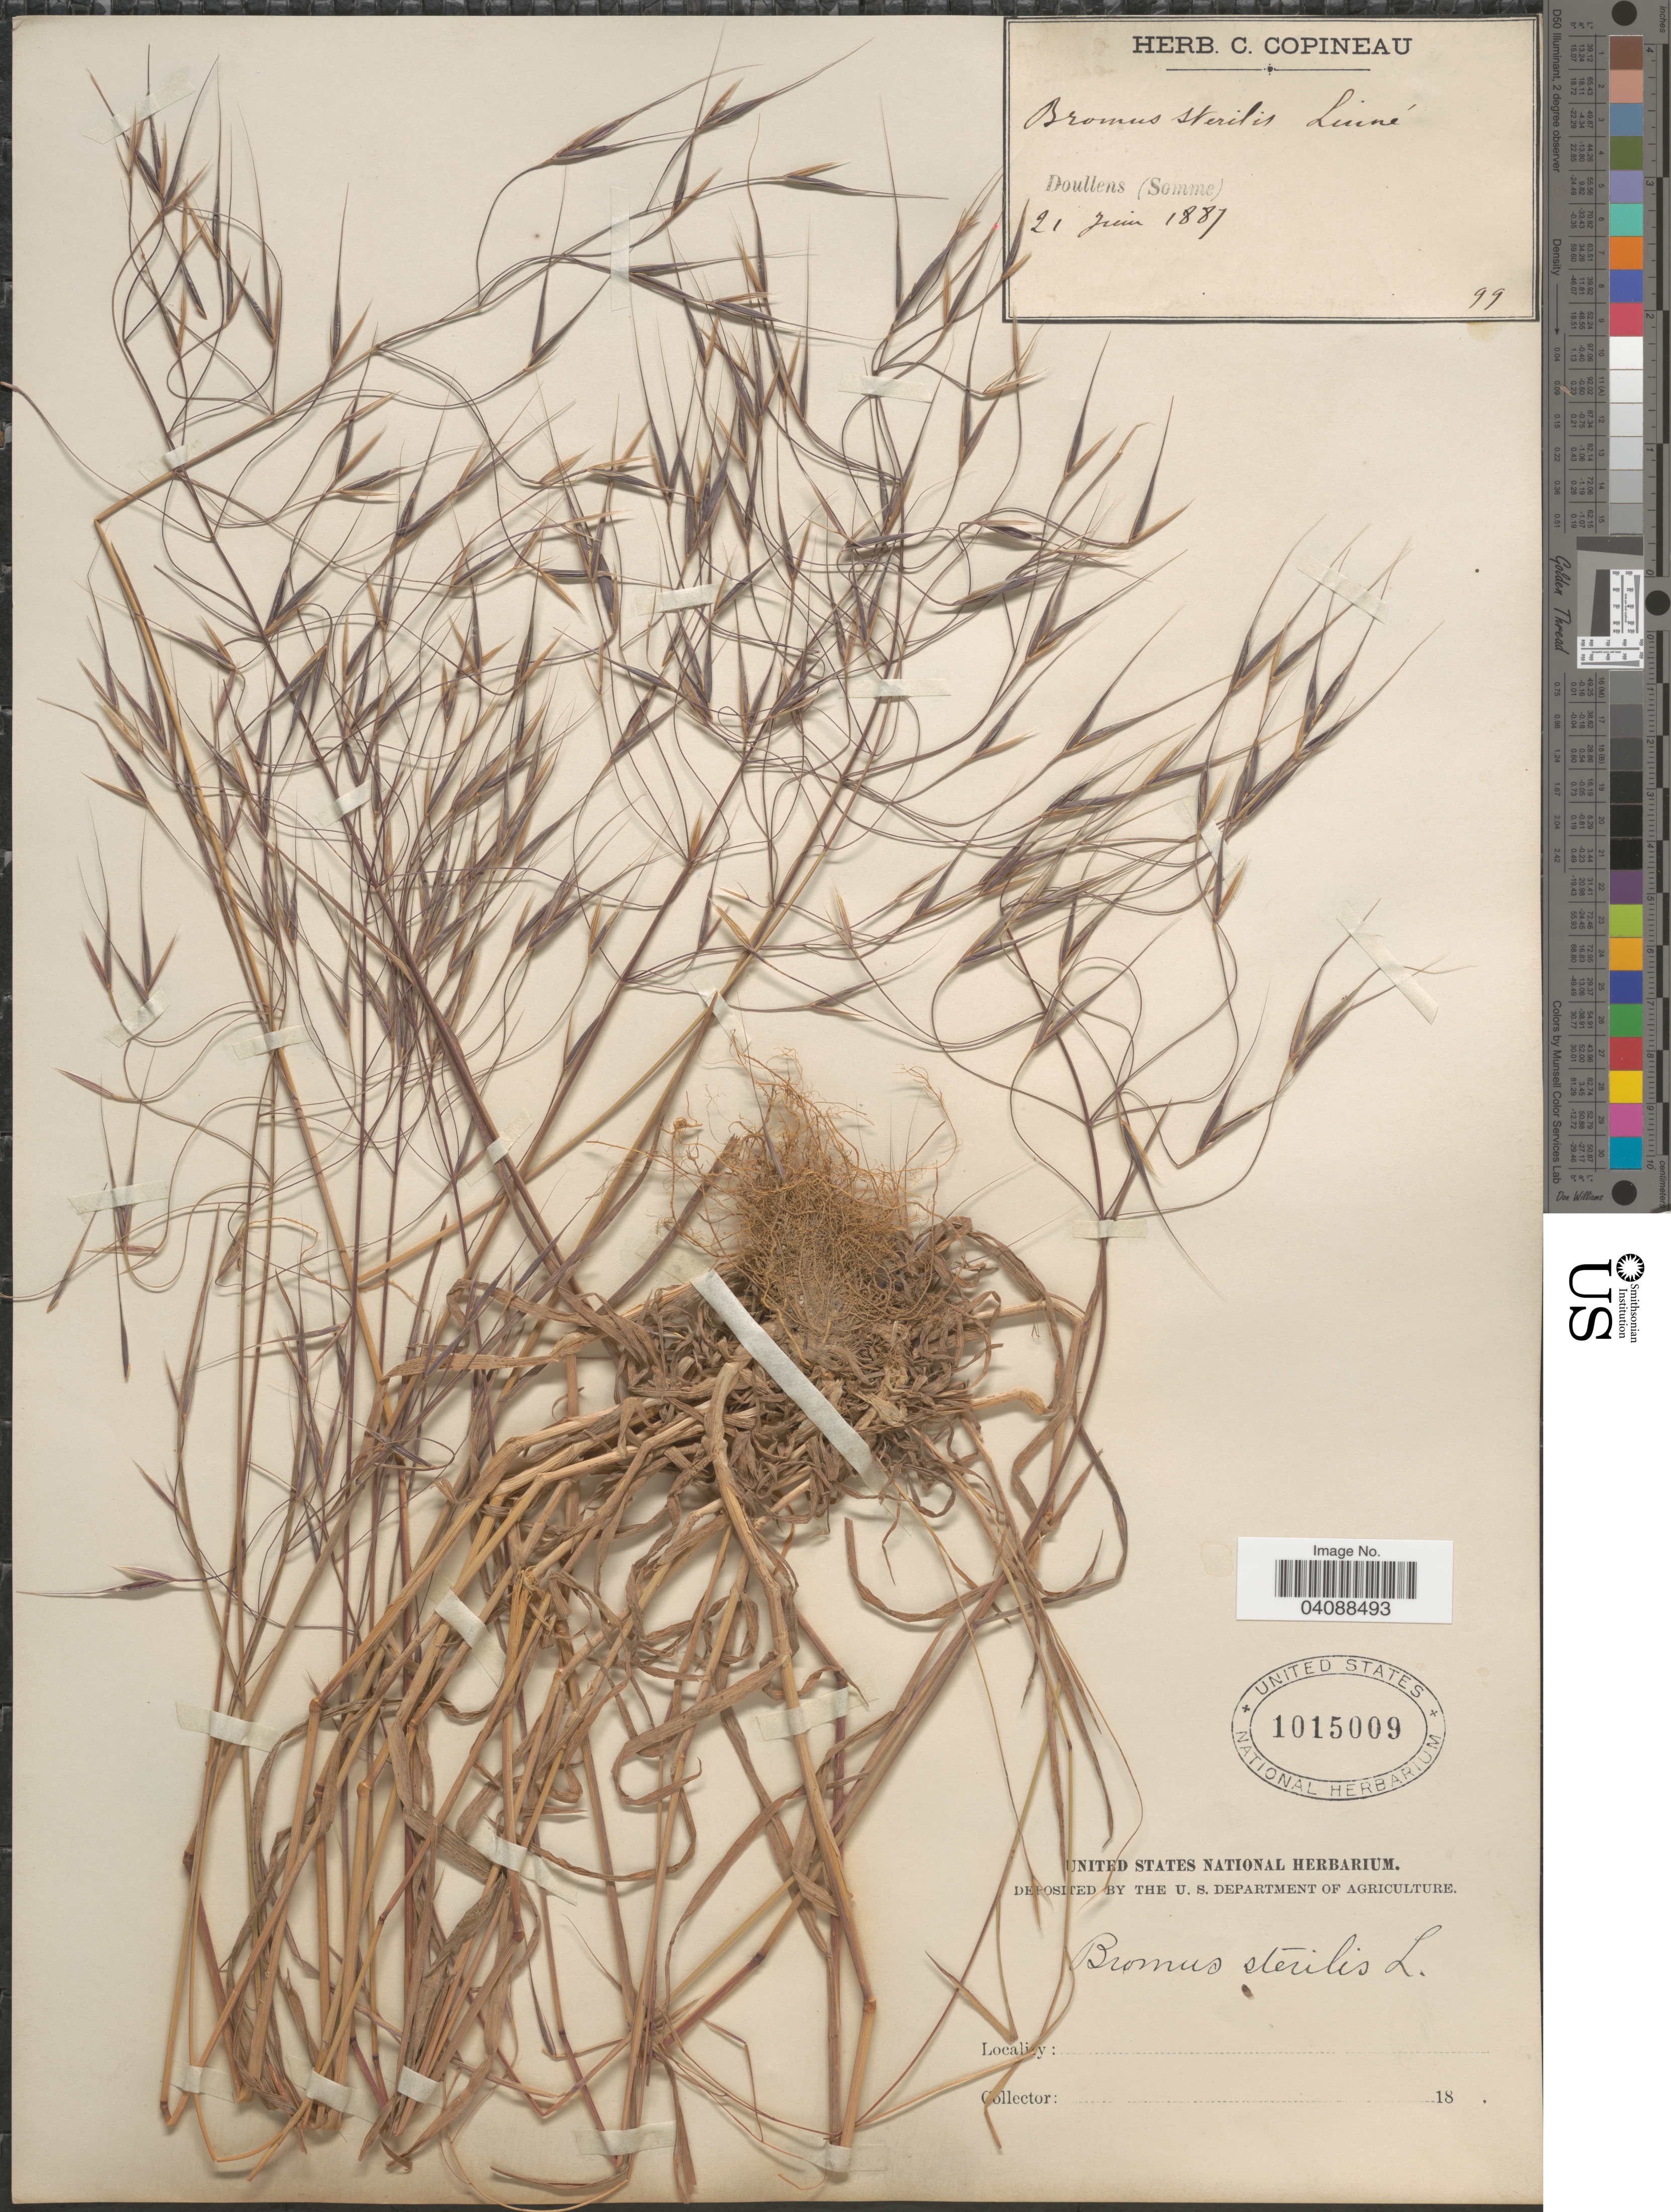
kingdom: Plantae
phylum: Tracheophyta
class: Liliopsida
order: Poales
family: Poaceae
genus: Bromus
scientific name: Bromus sterilis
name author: L.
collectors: ex herb. C. Copineau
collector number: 99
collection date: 1887-06-21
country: France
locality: Doullens (Somme).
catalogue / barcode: US 1015009